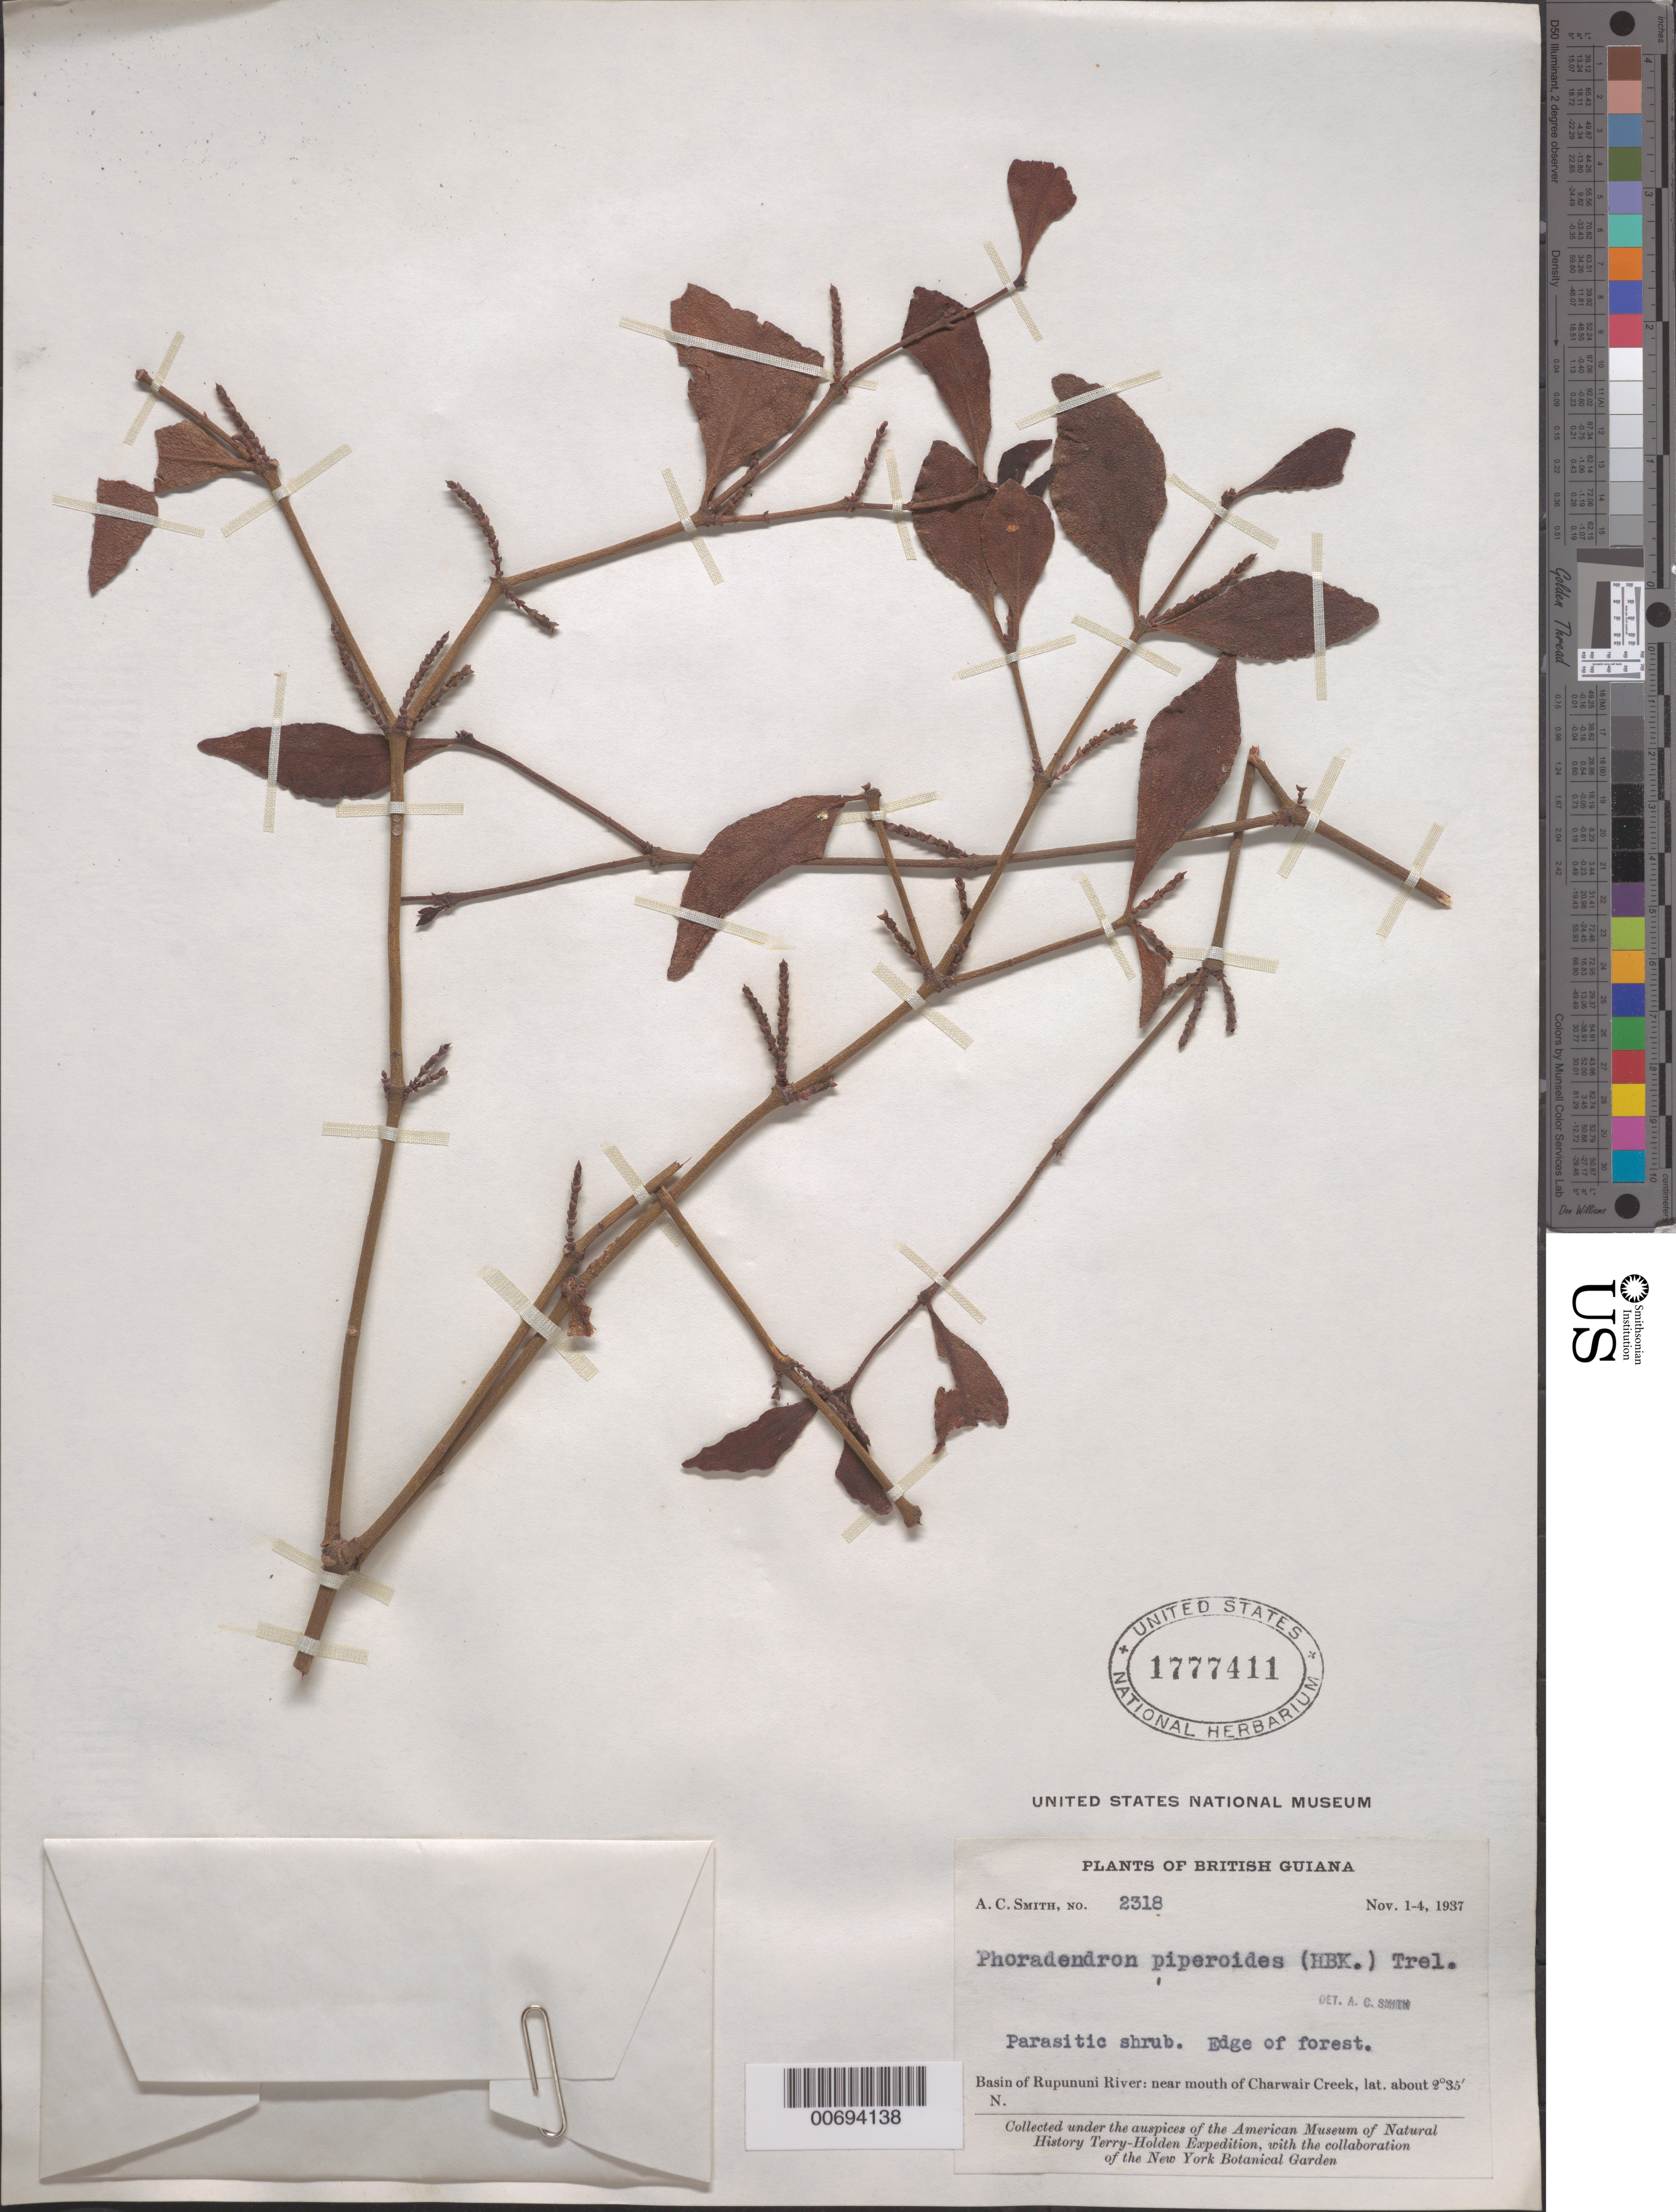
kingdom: Plantae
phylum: Tracheophyta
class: Magnoliopsida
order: Santalales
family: Viscaceae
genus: Phoradendron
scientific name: Phoradendron piperoides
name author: (Kunth) Trel.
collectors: A. C. Smith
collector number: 2318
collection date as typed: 1-Nov-37 to 4-Nov-37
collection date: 1937-11-01/1937-11-04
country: Guyana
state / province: U. Takutu-U. Essequibo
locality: Charwair Creek, near mouth, Rupununi R. basin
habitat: Edge of forest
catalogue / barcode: US 1777411